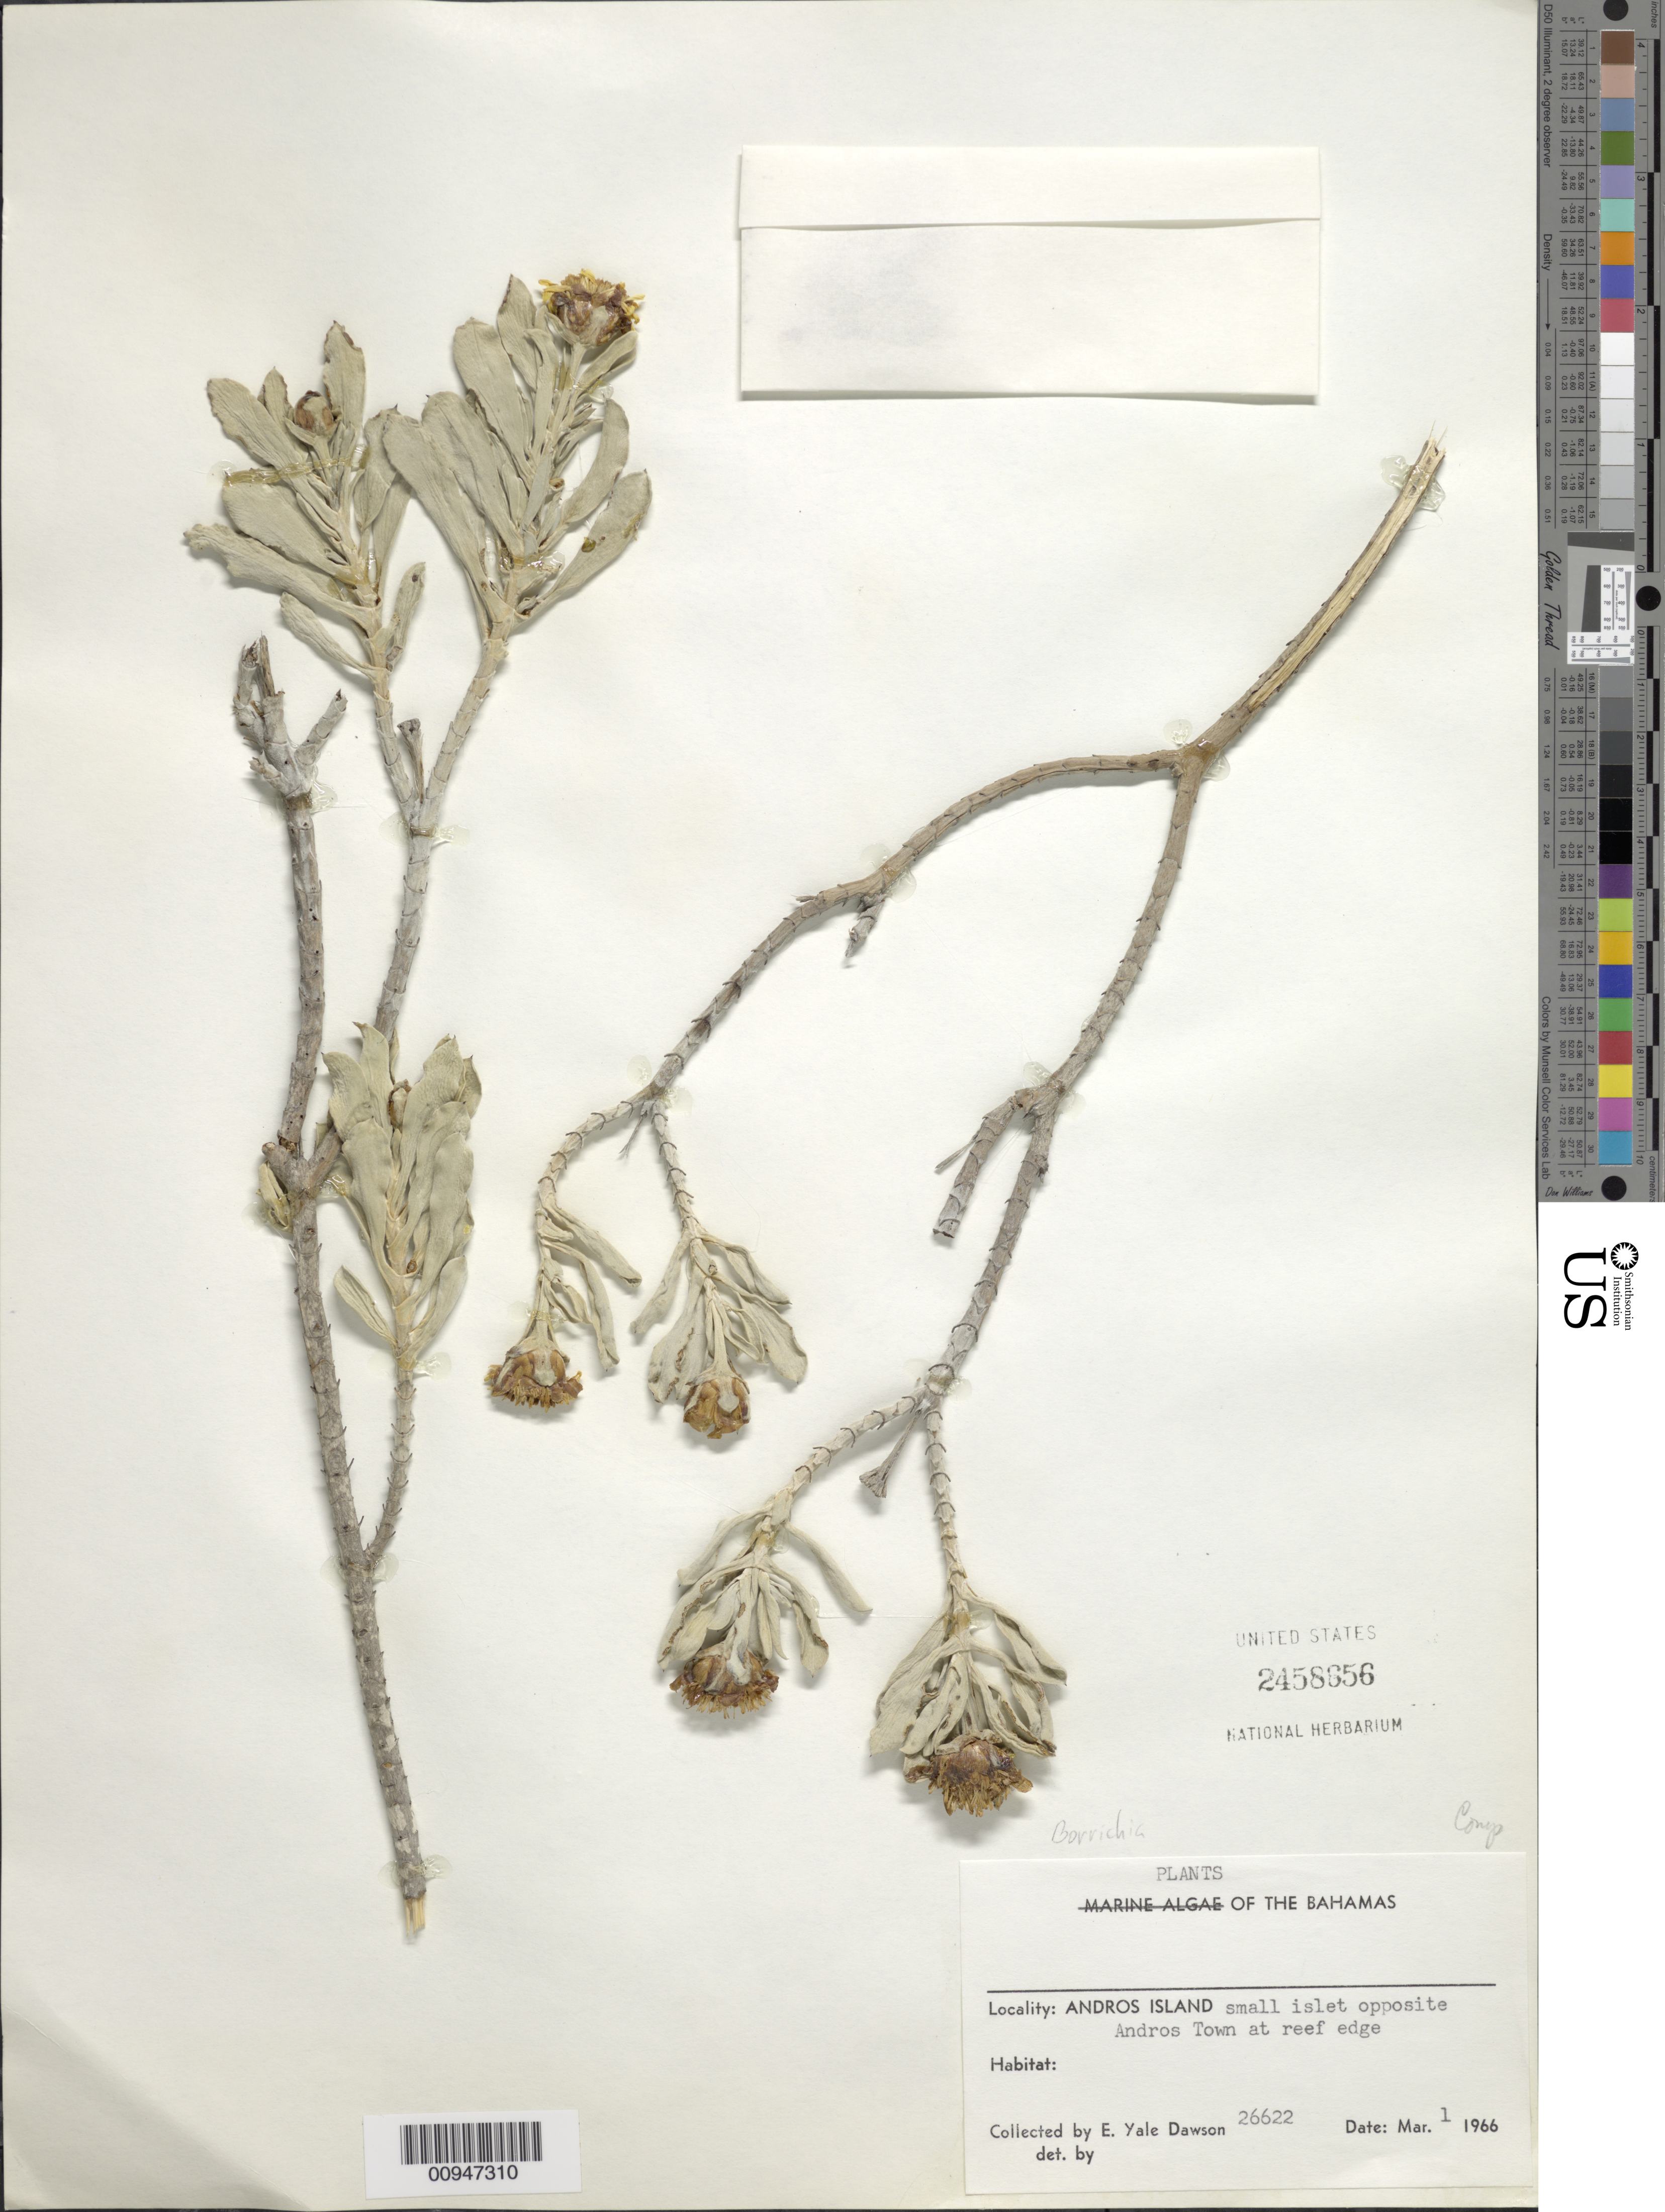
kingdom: Plantae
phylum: Tracheophyta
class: Magnoliopsida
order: Asterales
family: Asteraceae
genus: Borrichia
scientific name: Borrichia sp.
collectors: E. Y. Dawson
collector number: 26622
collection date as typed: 01 Mar 1966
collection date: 1966-03-01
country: Bahamas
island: Andros Island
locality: Small islet opposite Andros Town at reef edge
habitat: Reef edge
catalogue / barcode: US 2458856